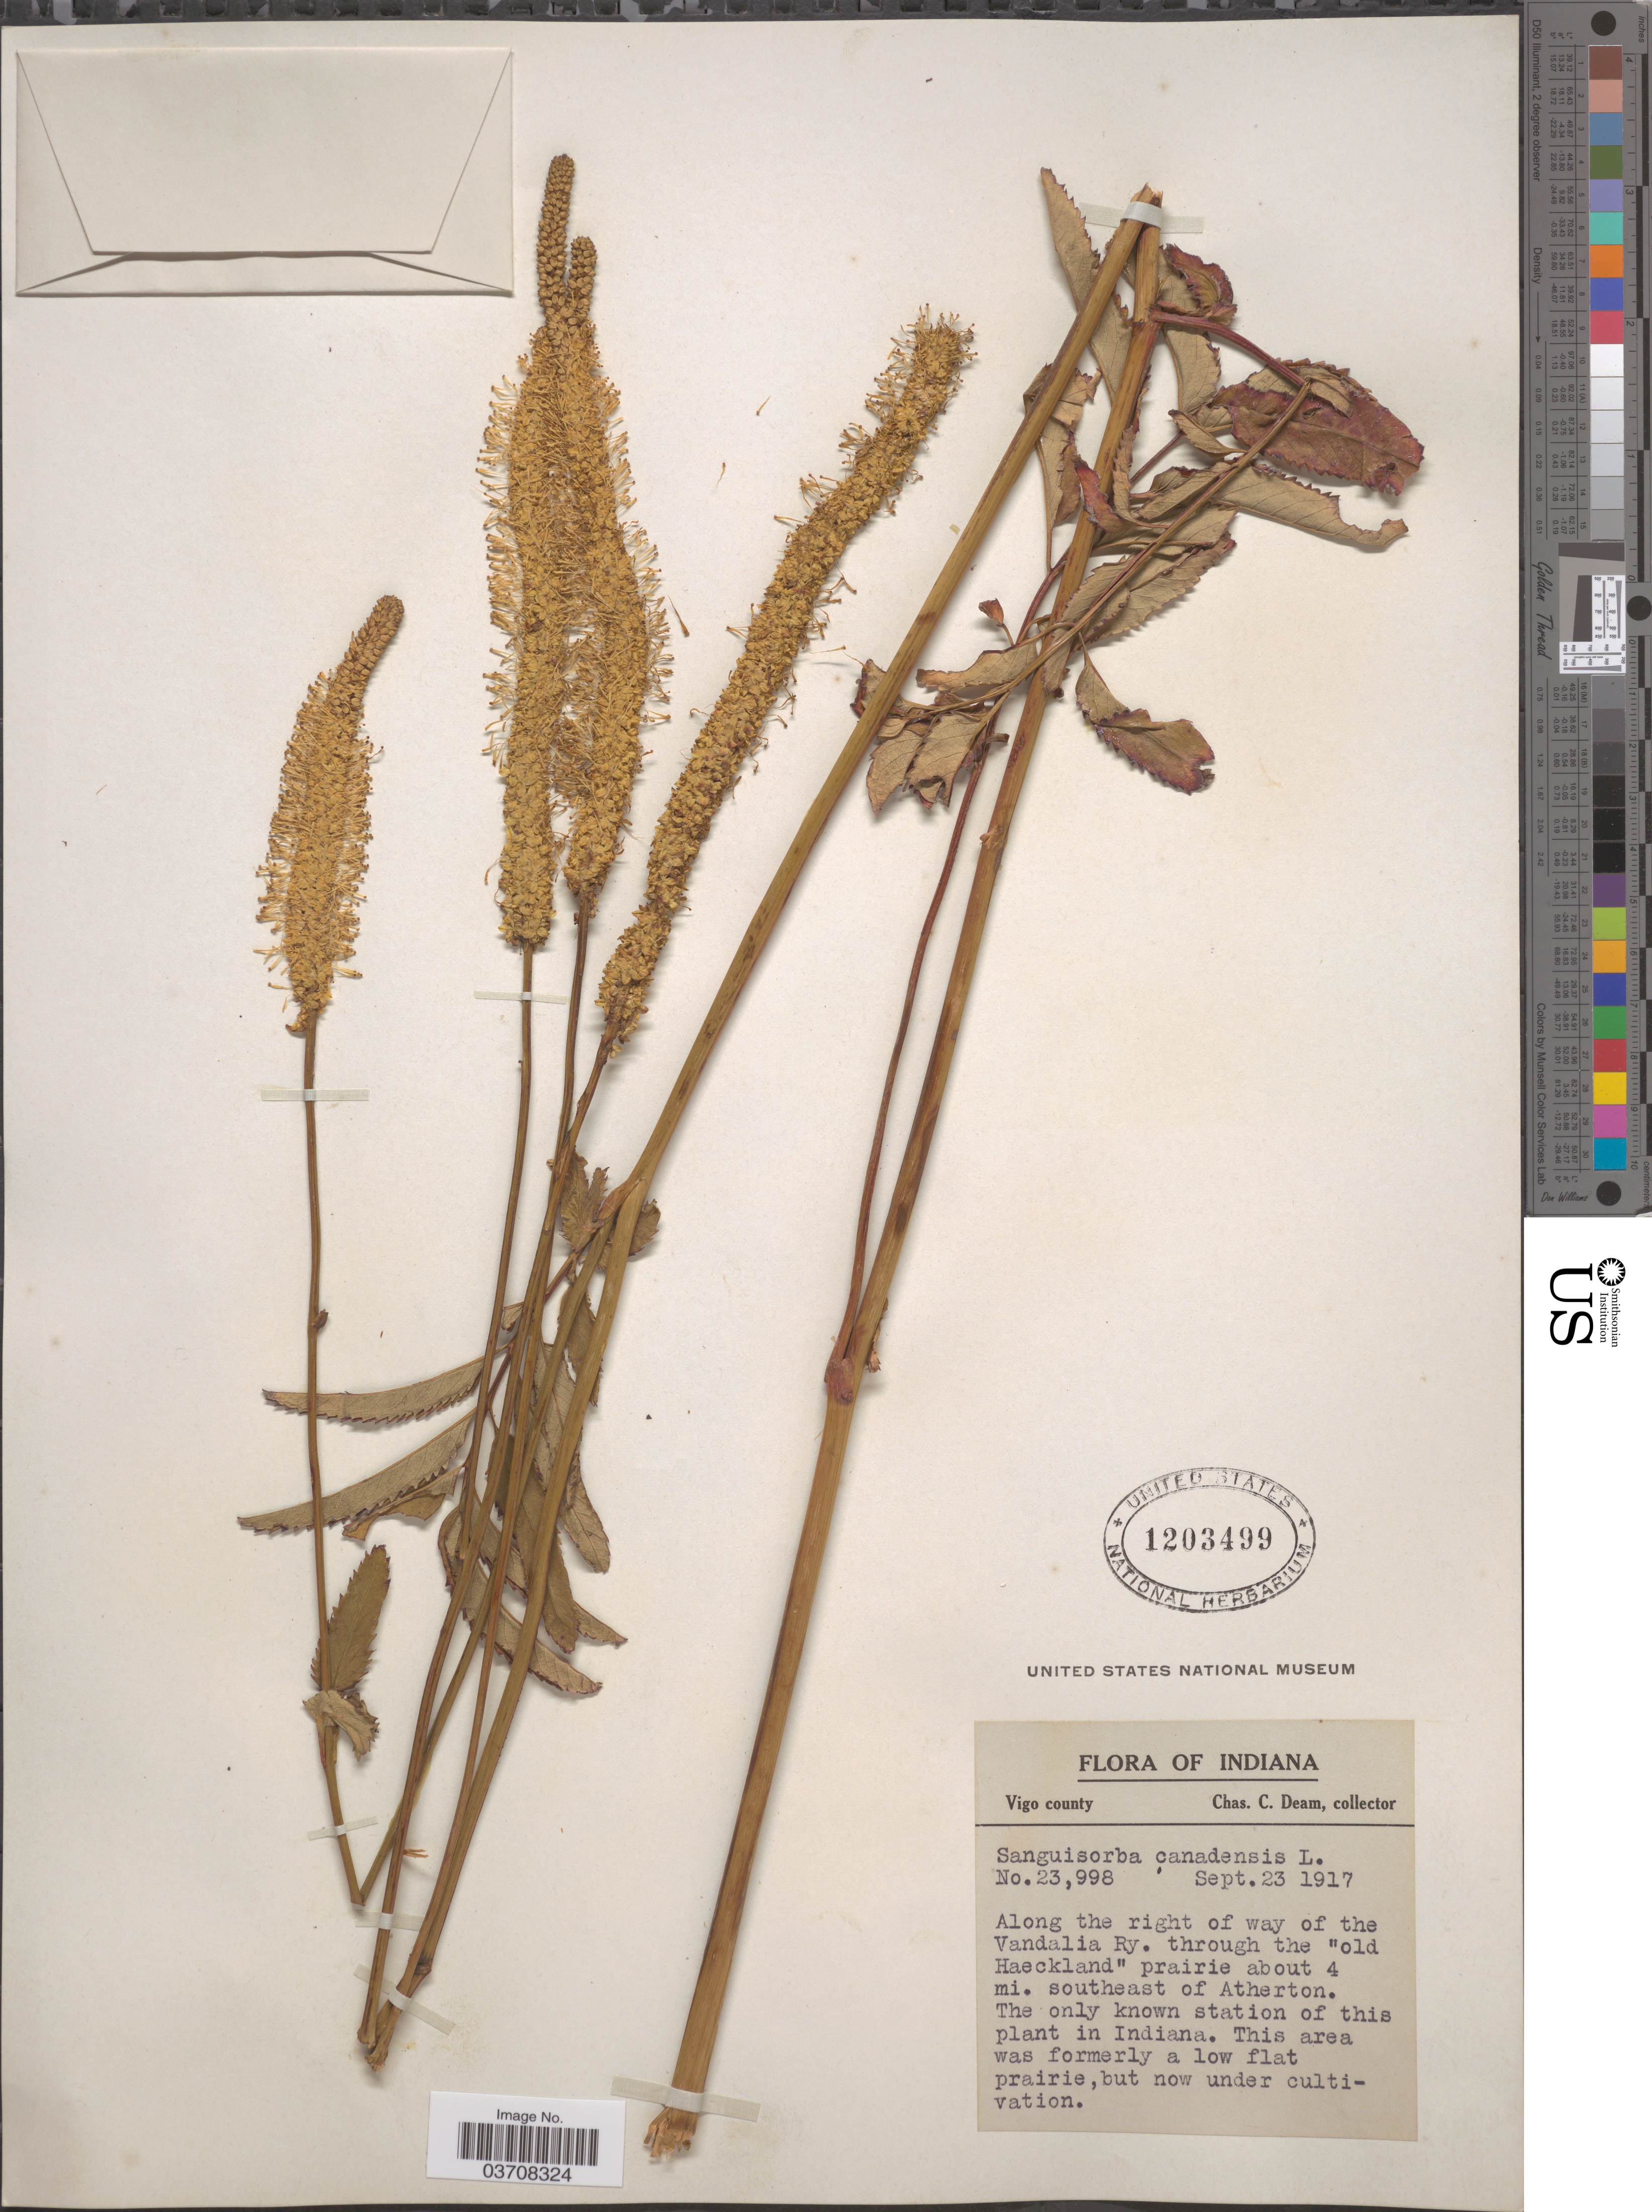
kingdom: Plantae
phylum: Tracheophyta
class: Magnoliopsida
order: Rosales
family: Rosaceae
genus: Sanguisorba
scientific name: Sanguisorba canadensis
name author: L.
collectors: C. C. Deam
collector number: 23998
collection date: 1917-09-23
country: United States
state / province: Indiana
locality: Vigo county. Along the right of way of the Vandalia Ry. through the "old Haeckland"prairie about 4 mi. southeast of Atherton.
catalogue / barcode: US 1203499